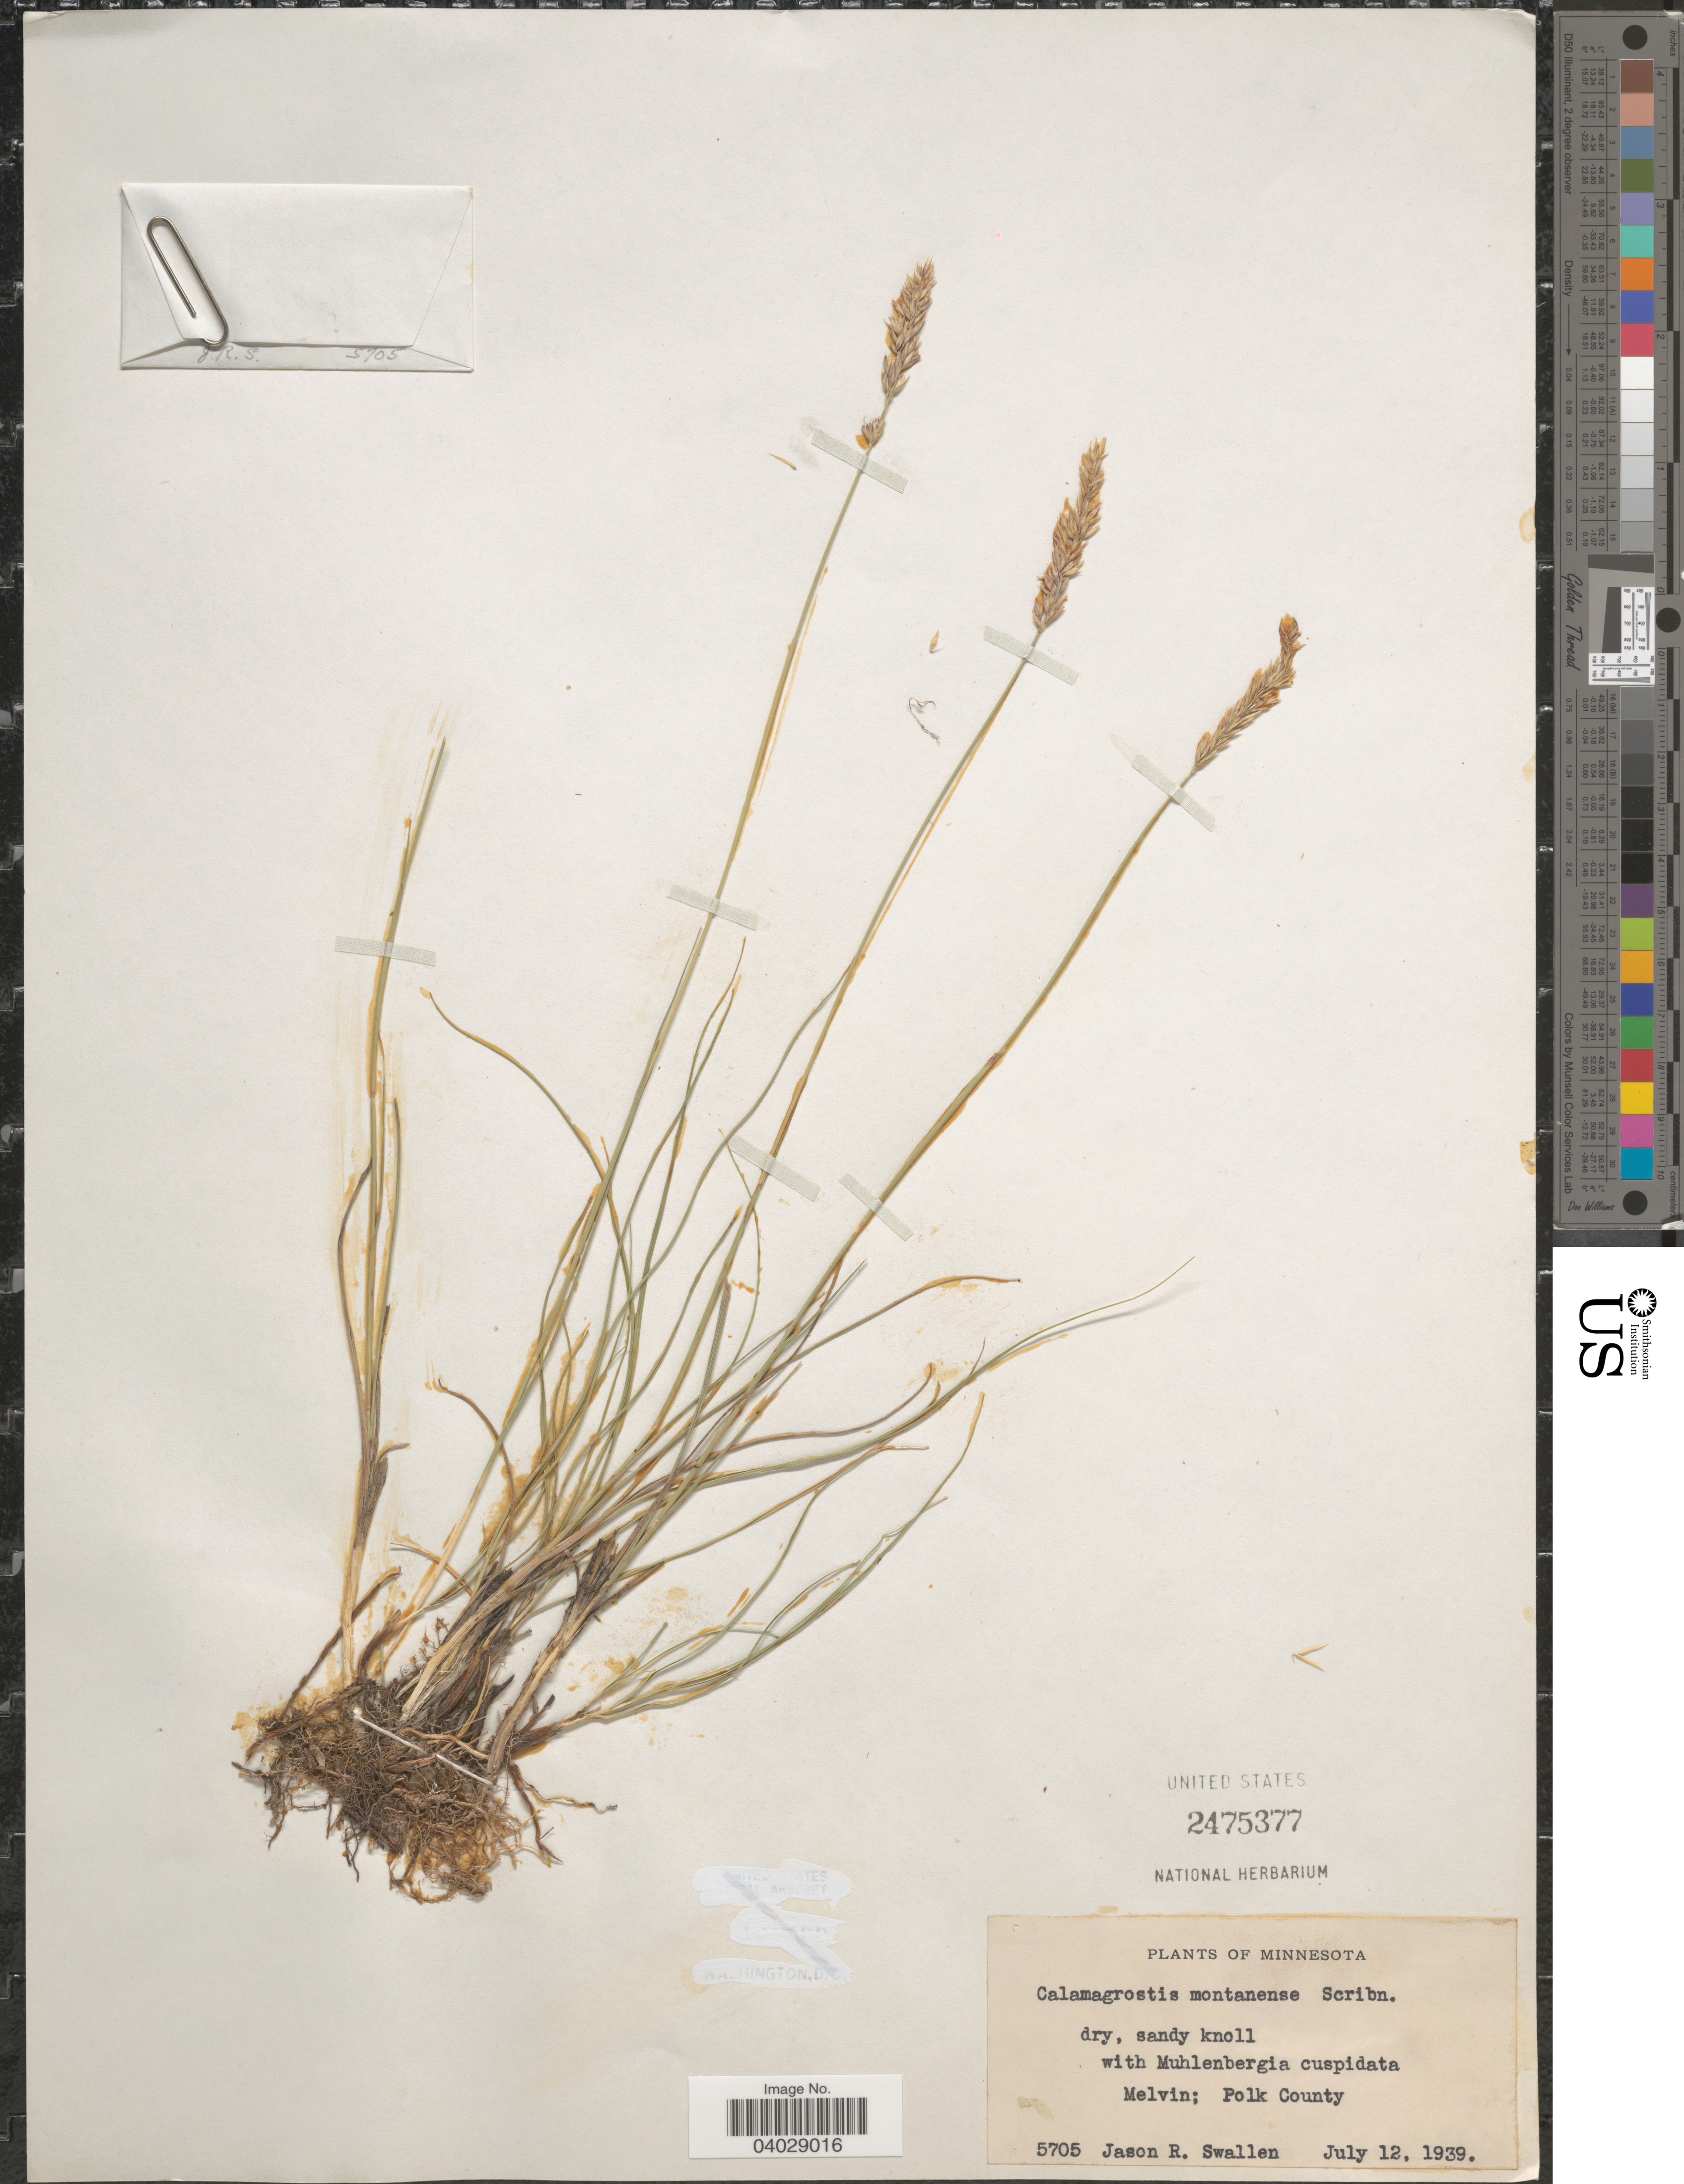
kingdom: Plantae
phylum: Tracheophyta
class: Liliopsida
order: Poales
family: Poaceae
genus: Calamagrostis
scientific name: Calamagrostis montanensis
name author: Scribn. ex Vasey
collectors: J. R. Swallen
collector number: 5705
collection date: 1939-07-12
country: United States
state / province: Minnesota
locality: Melvin; Polk County.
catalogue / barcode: US 2475377